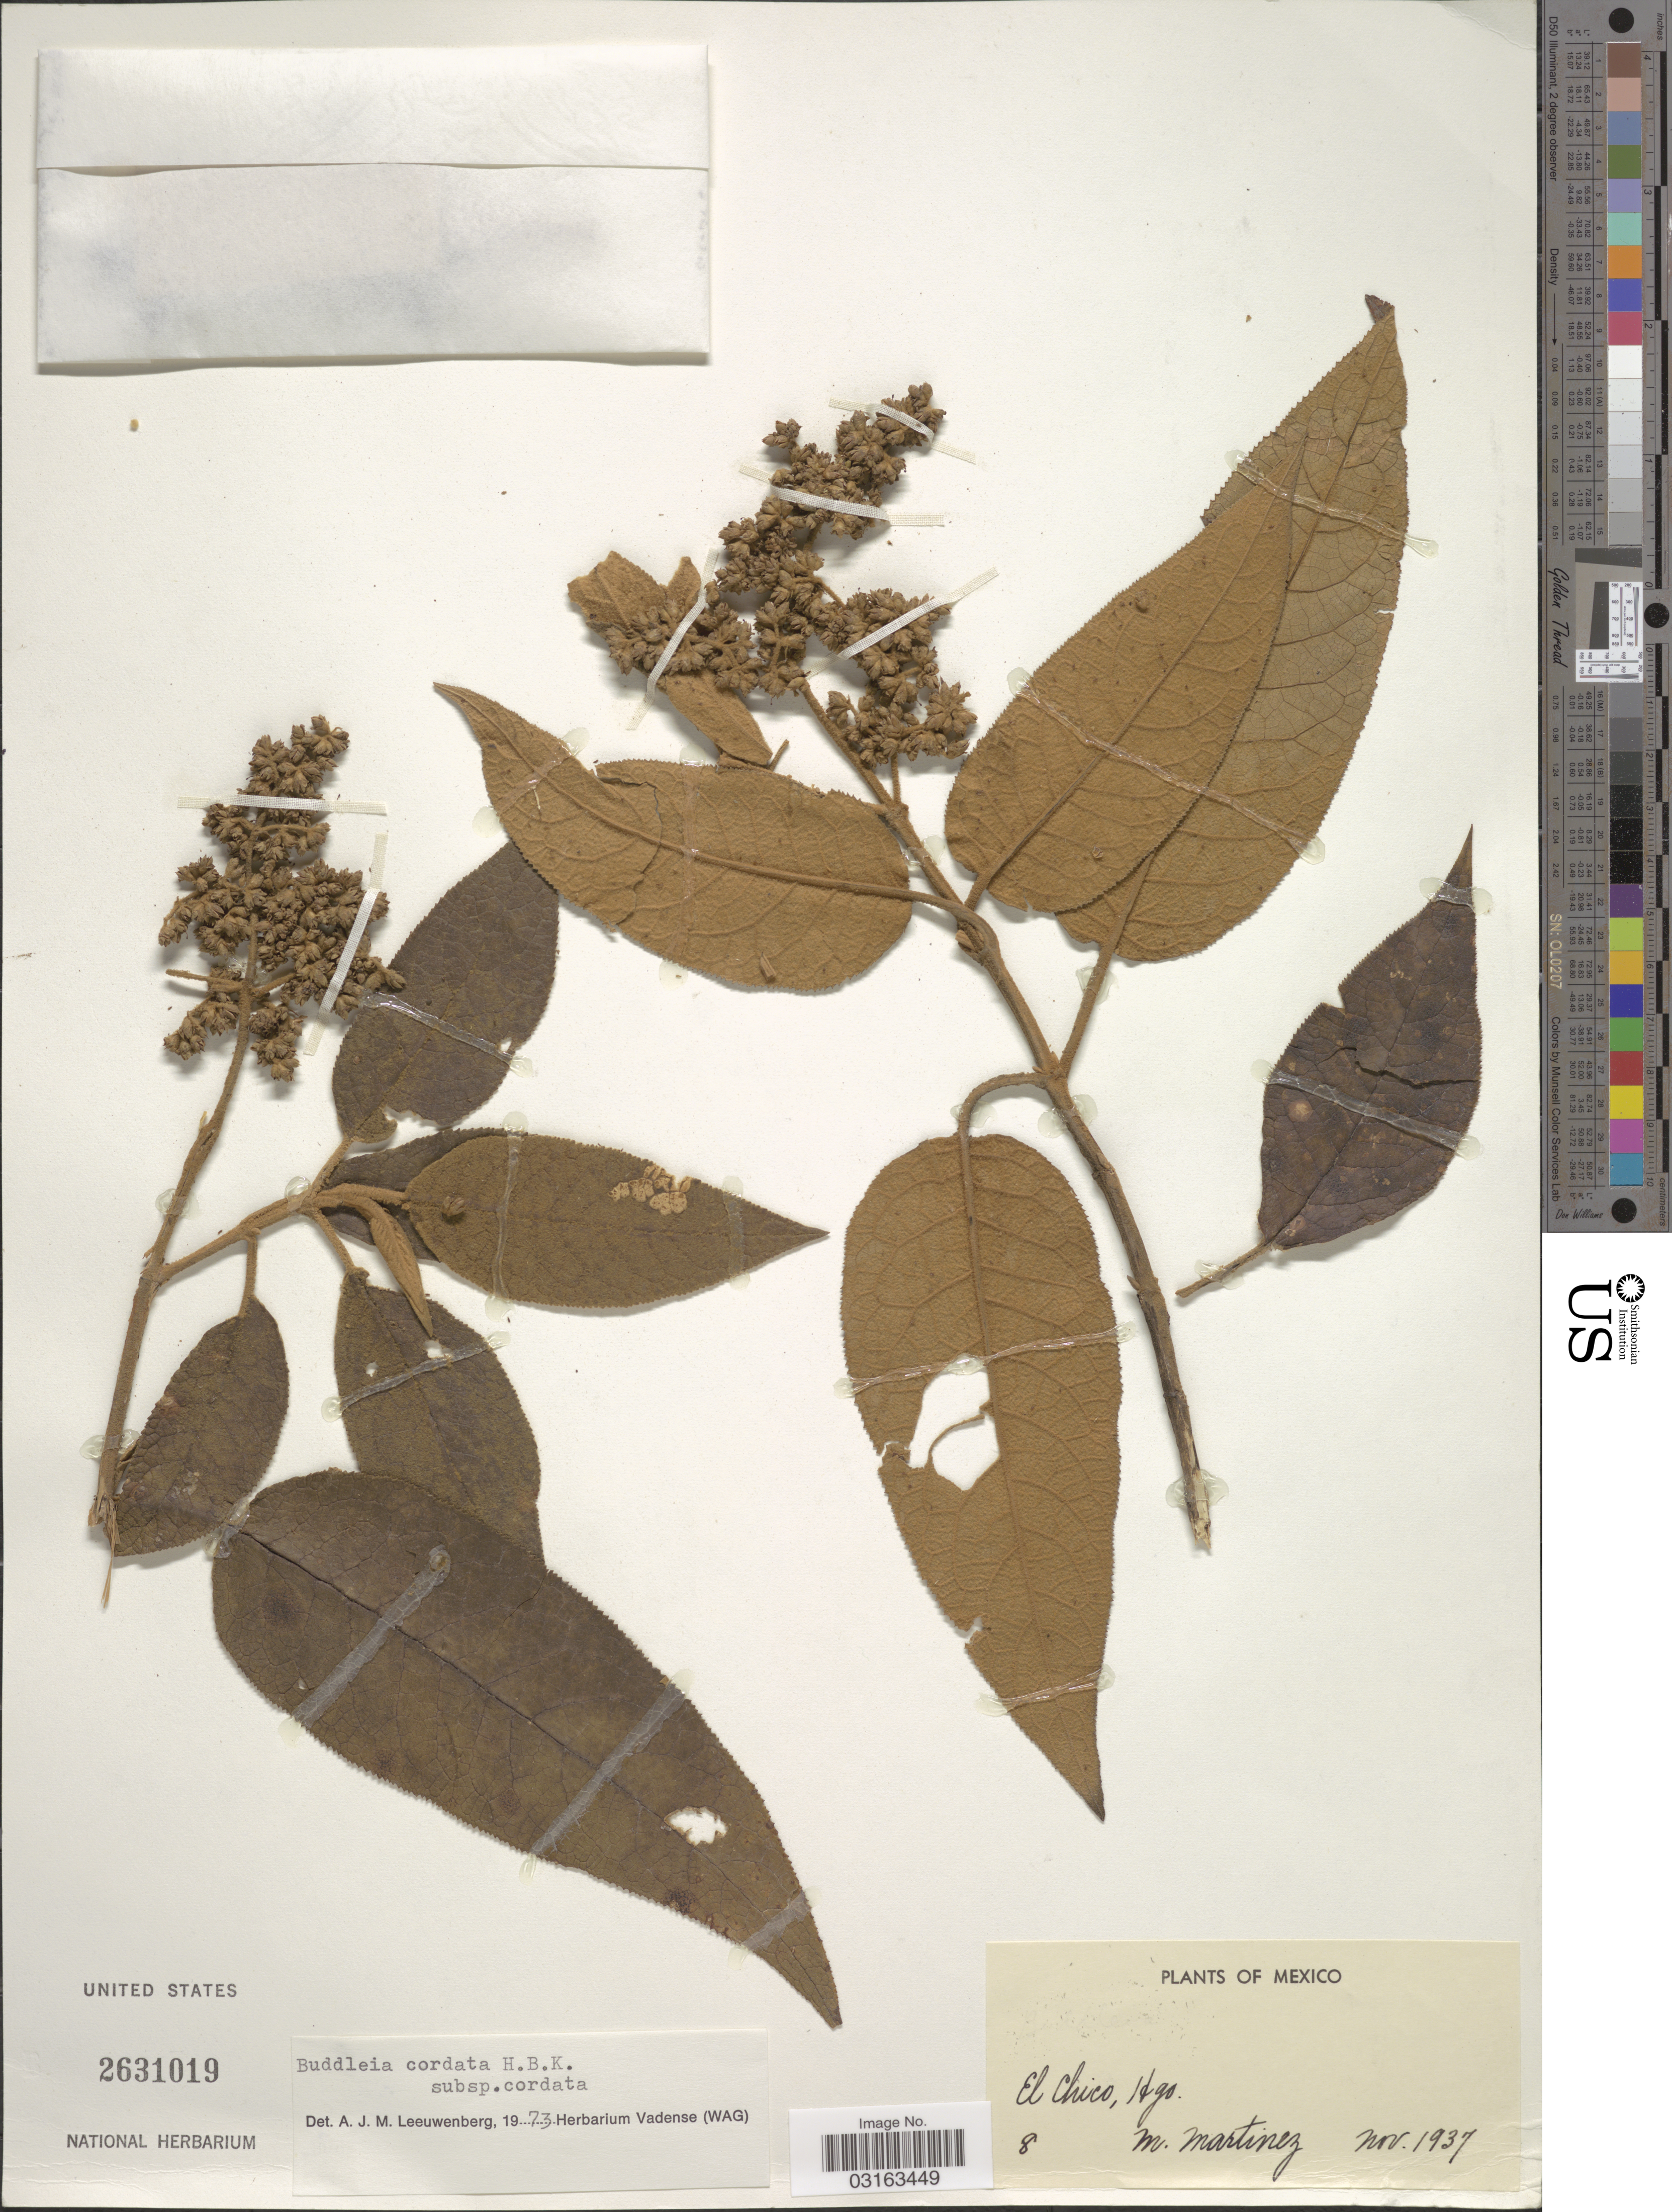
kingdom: Plantae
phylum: Tracheophyta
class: Magnoliopsida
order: Lamiales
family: Scrophulariaceae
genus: Buddleja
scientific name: Buddleja cordata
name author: Kunth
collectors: M. Martínez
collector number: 8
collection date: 1937-11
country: Mexico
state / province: Hidalgo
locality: El Chico, Hgo.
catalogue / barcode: US 2631019